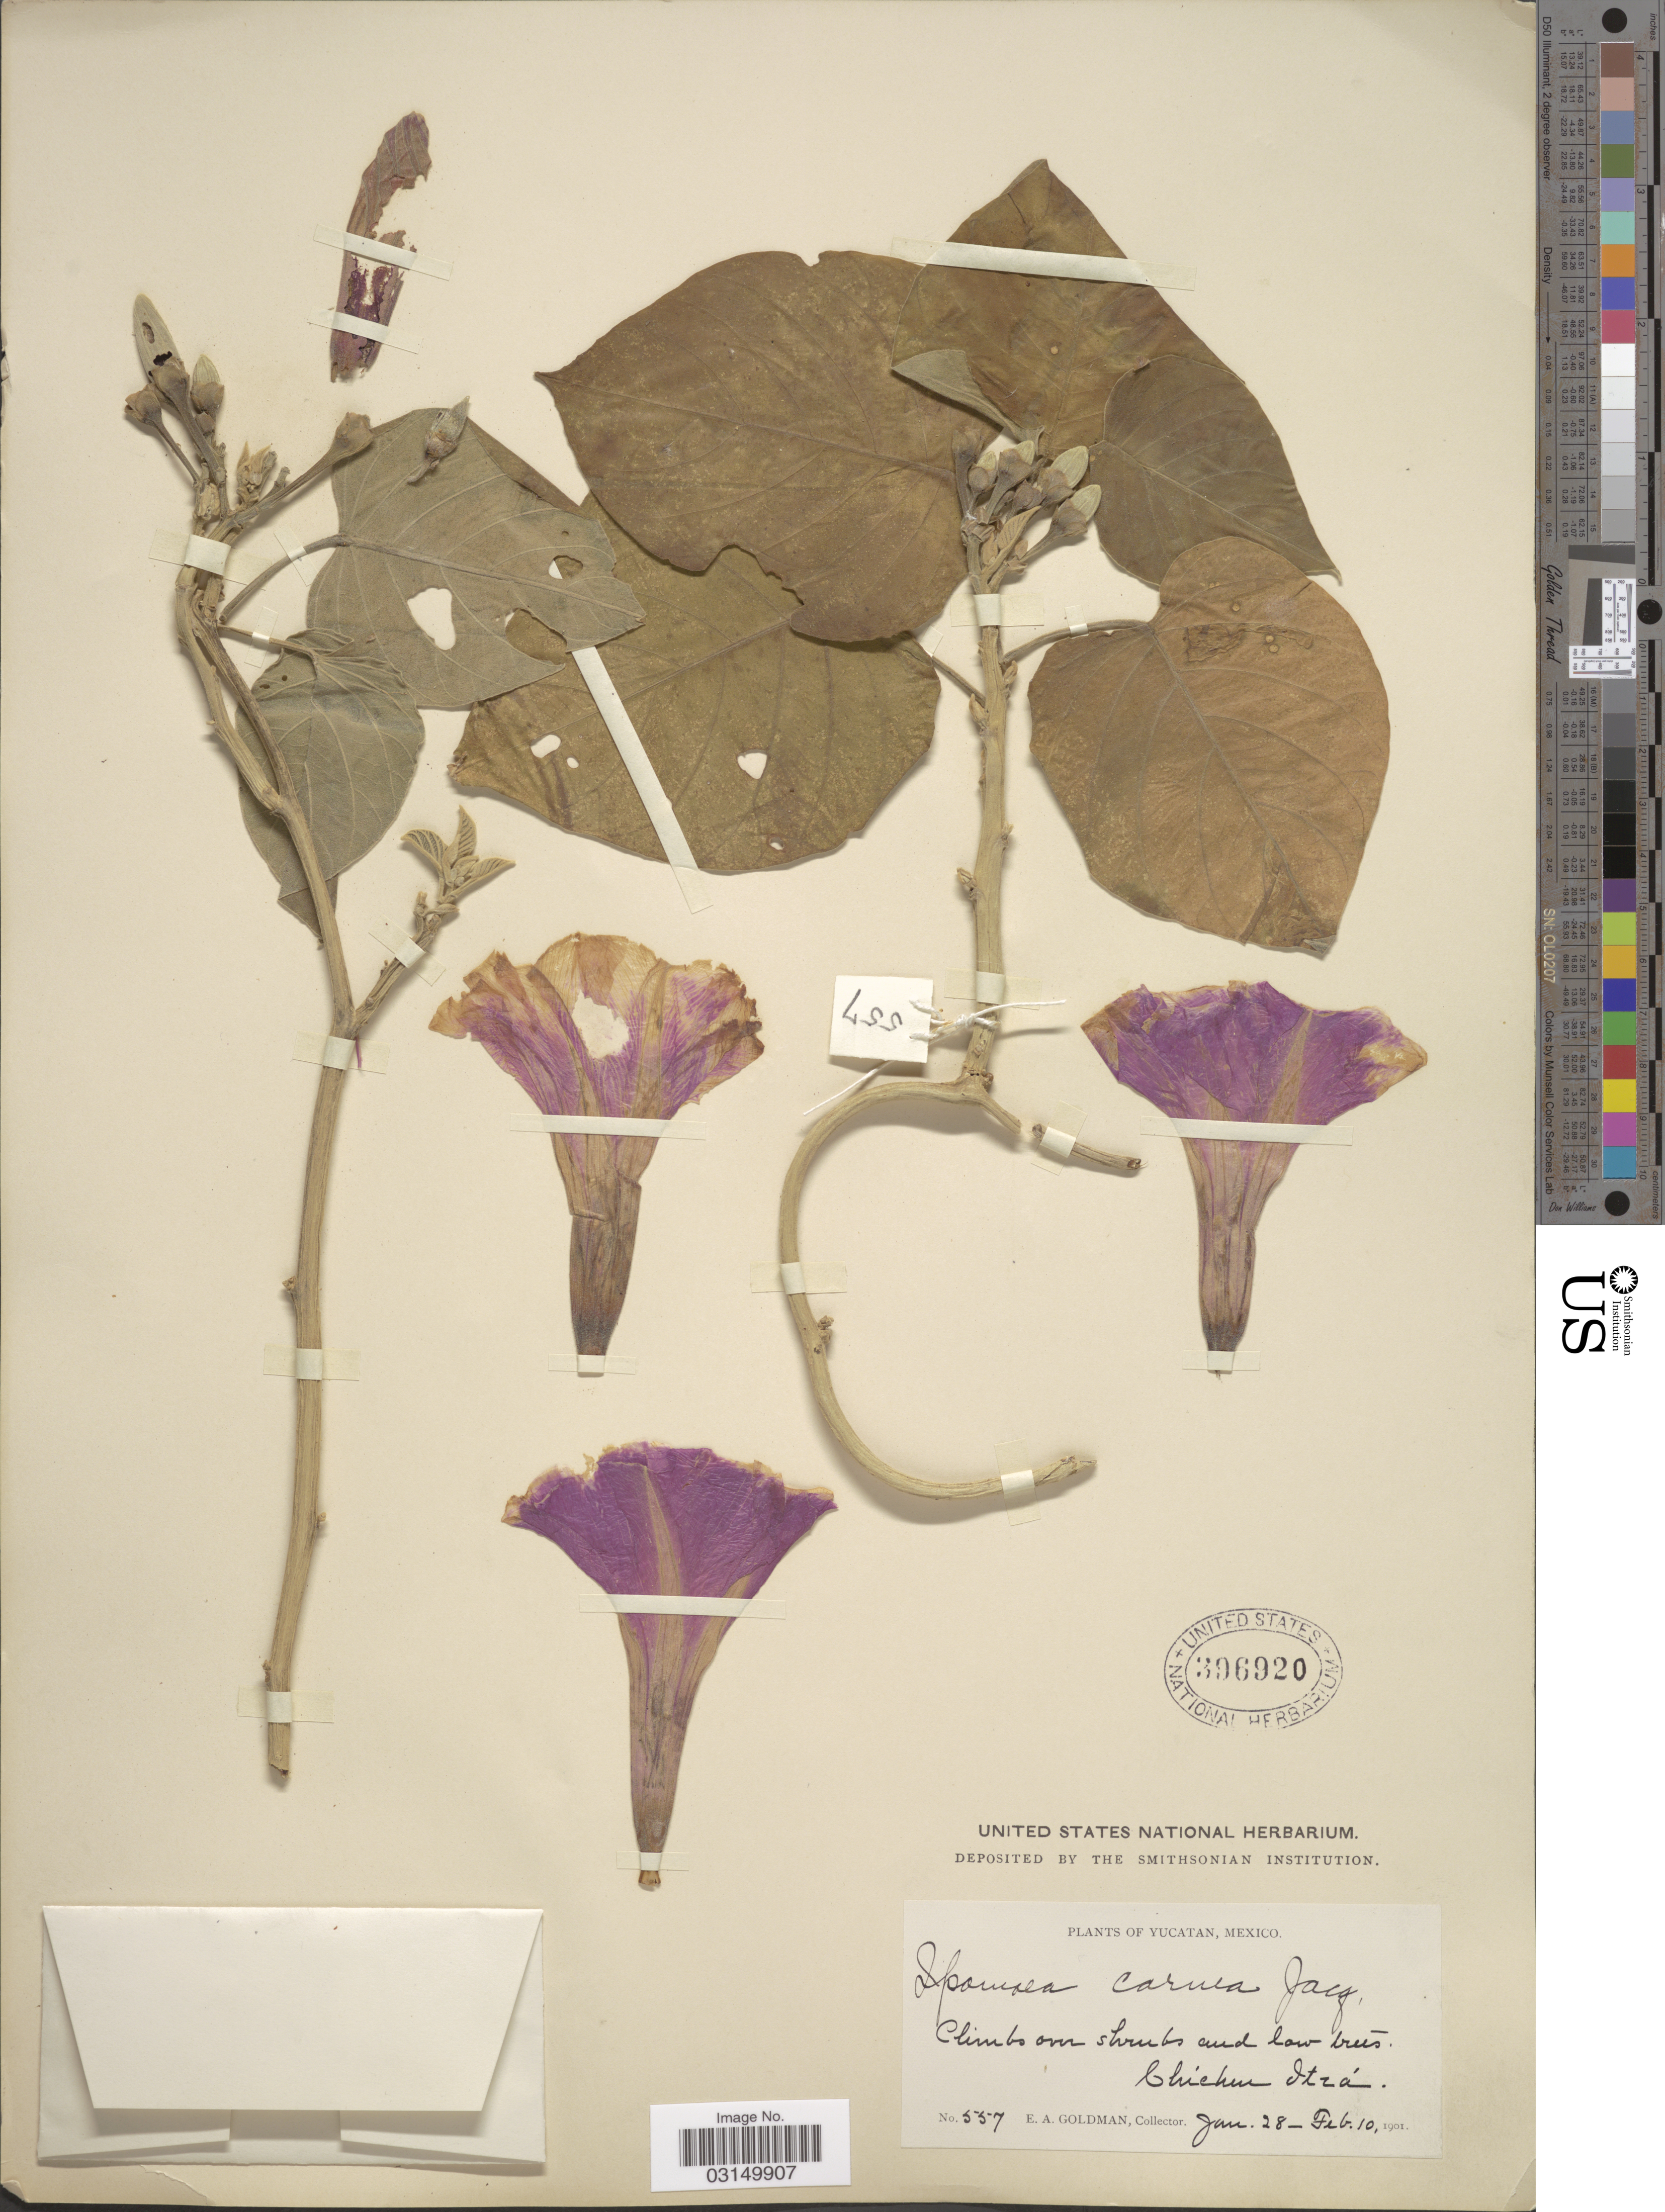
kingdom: Plantae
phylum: Tracheophyta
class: Magnoliopsida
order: Solanales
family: Convolvulaceae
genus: Ipomoea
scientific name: Ipomoea carnea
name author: Jacq.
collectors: E. A. Goldman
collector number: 557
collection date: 1901-01-28/1901-02-10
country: Mexico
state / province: Yucatán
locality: Climbs on shrubs and low trees. Chichen Itzá.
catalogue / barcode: US 396920